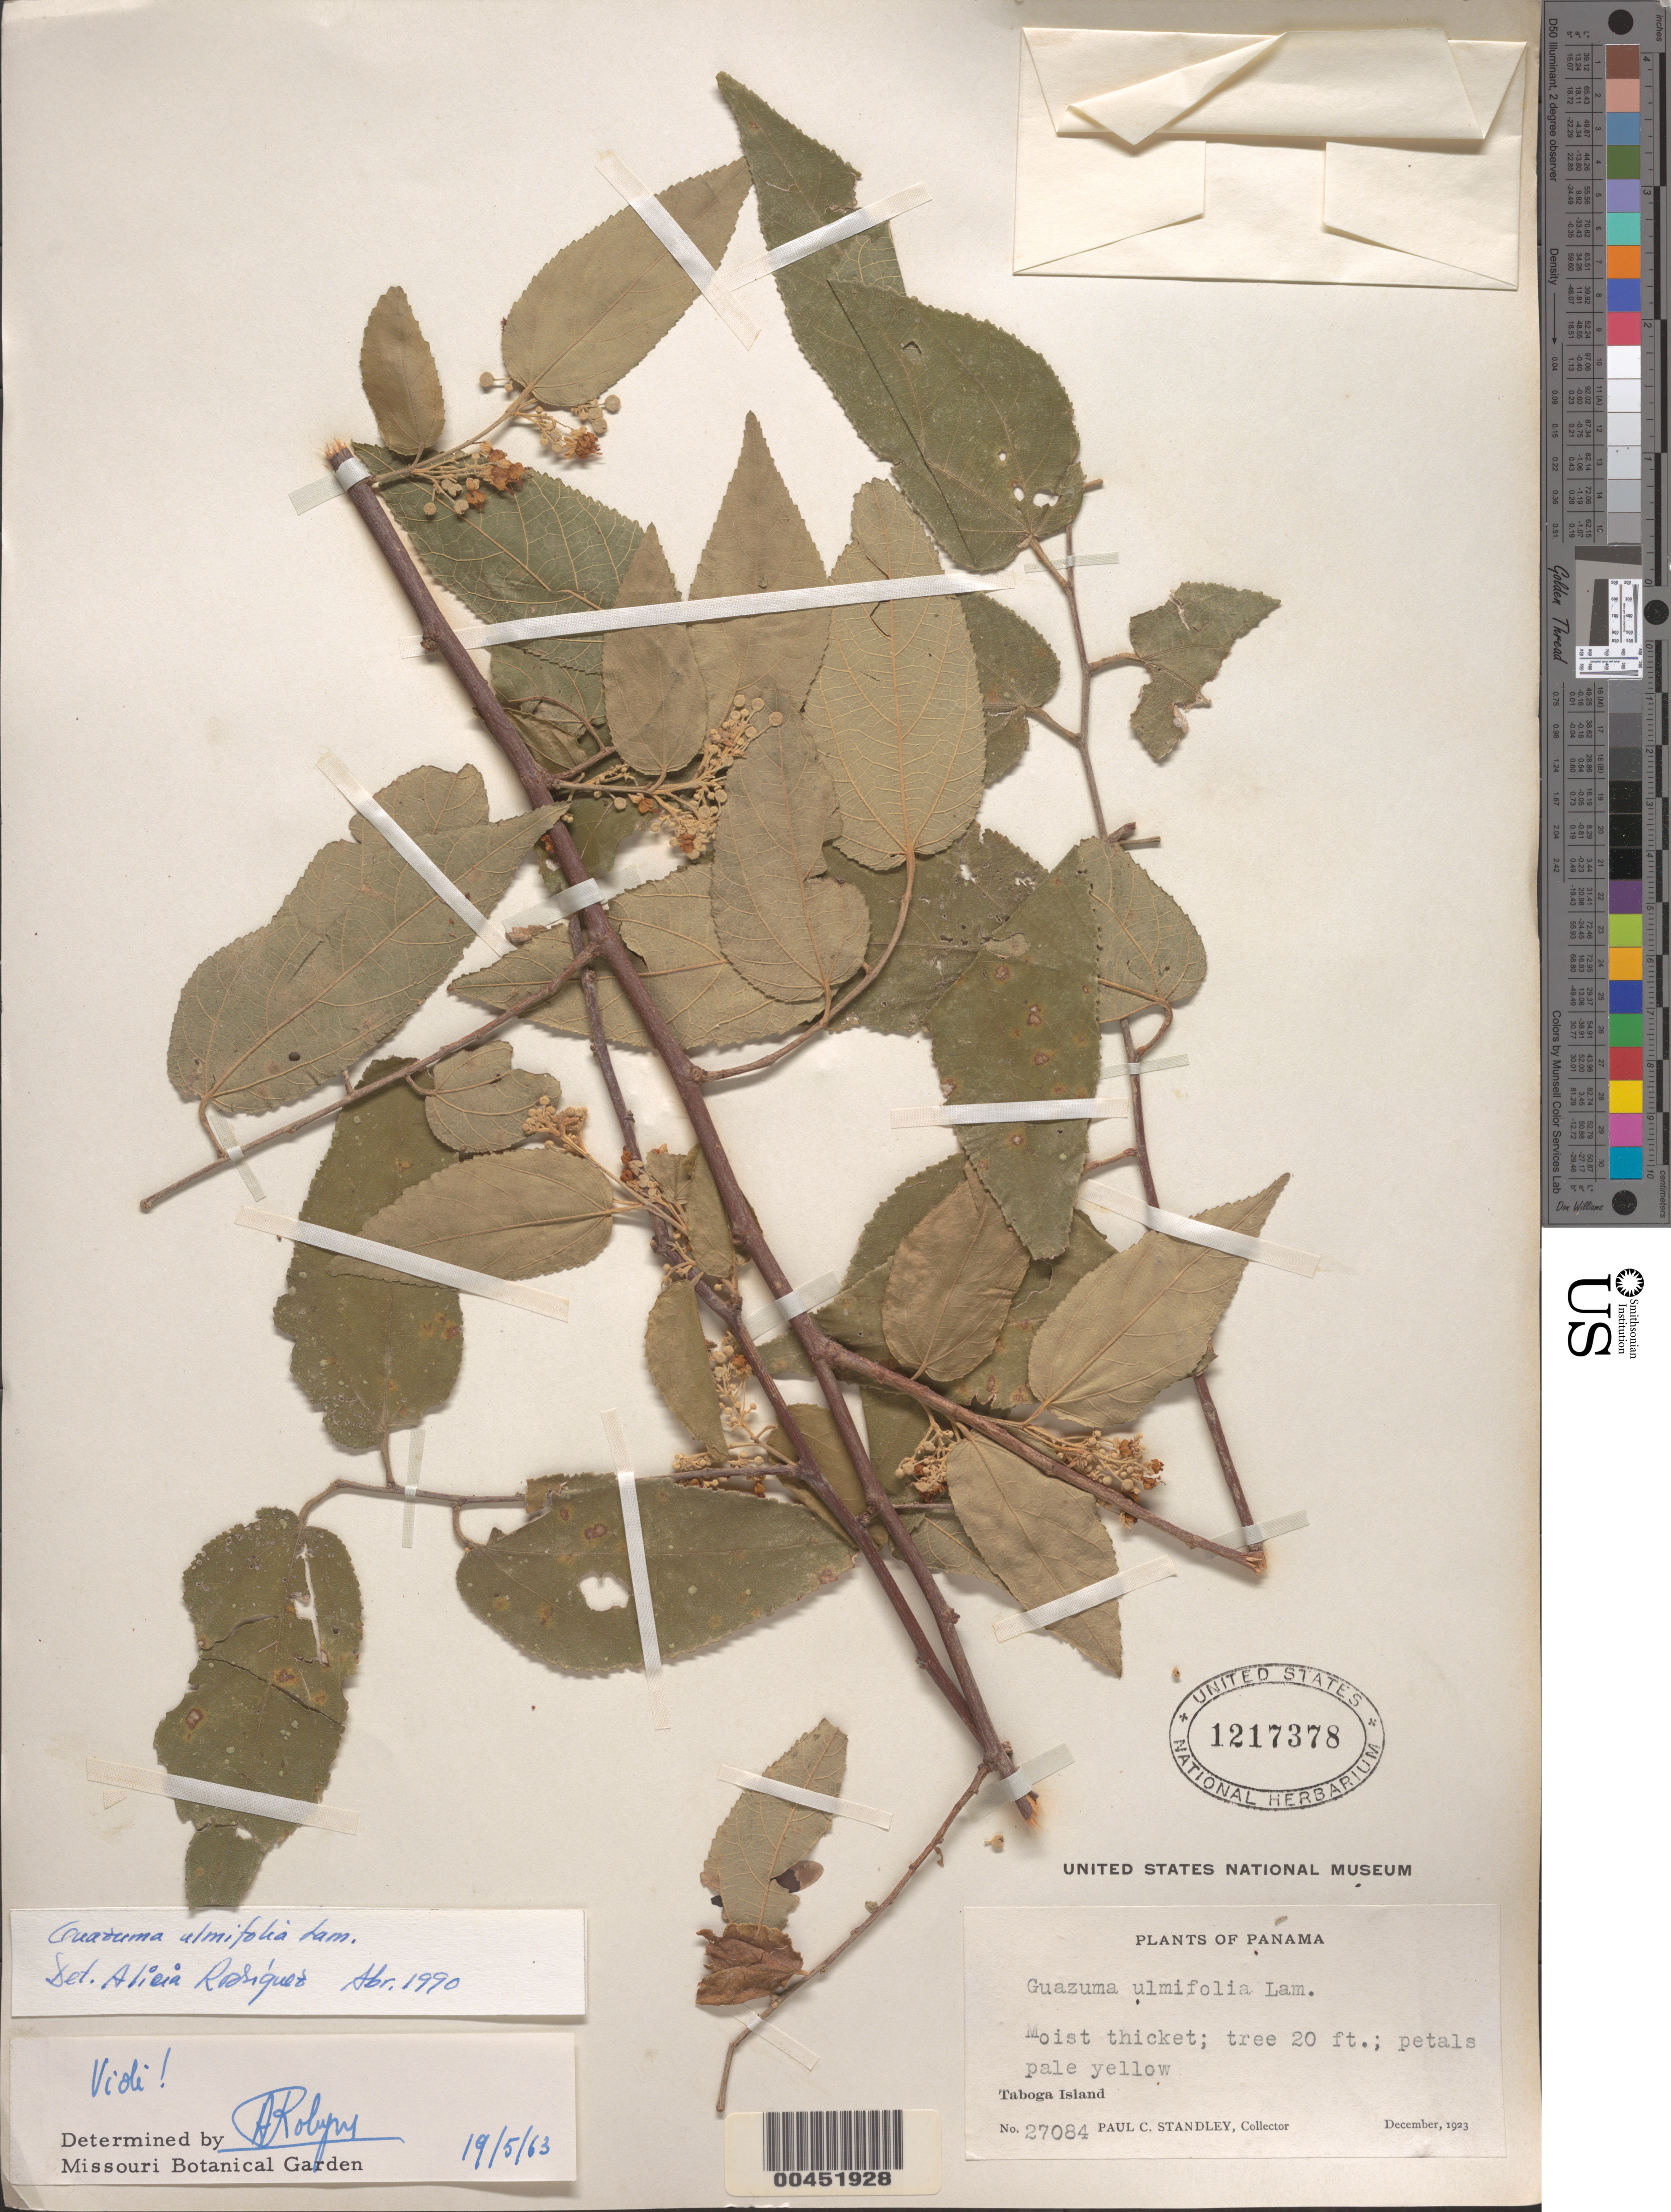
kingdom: Plantae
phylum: Tracheophyta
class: Magnoliopsida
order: Malvales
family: Malvaceae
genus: Guazuma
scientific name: Guazuma ulmifolia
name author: Lam.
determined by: Rodríguez, A.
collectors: P. C. Standley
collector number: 27084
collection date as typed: Dec 1923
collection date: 1923-12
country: Panama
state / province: Panamá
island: Taboga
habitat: Moist thicket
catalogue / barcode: US 1217378